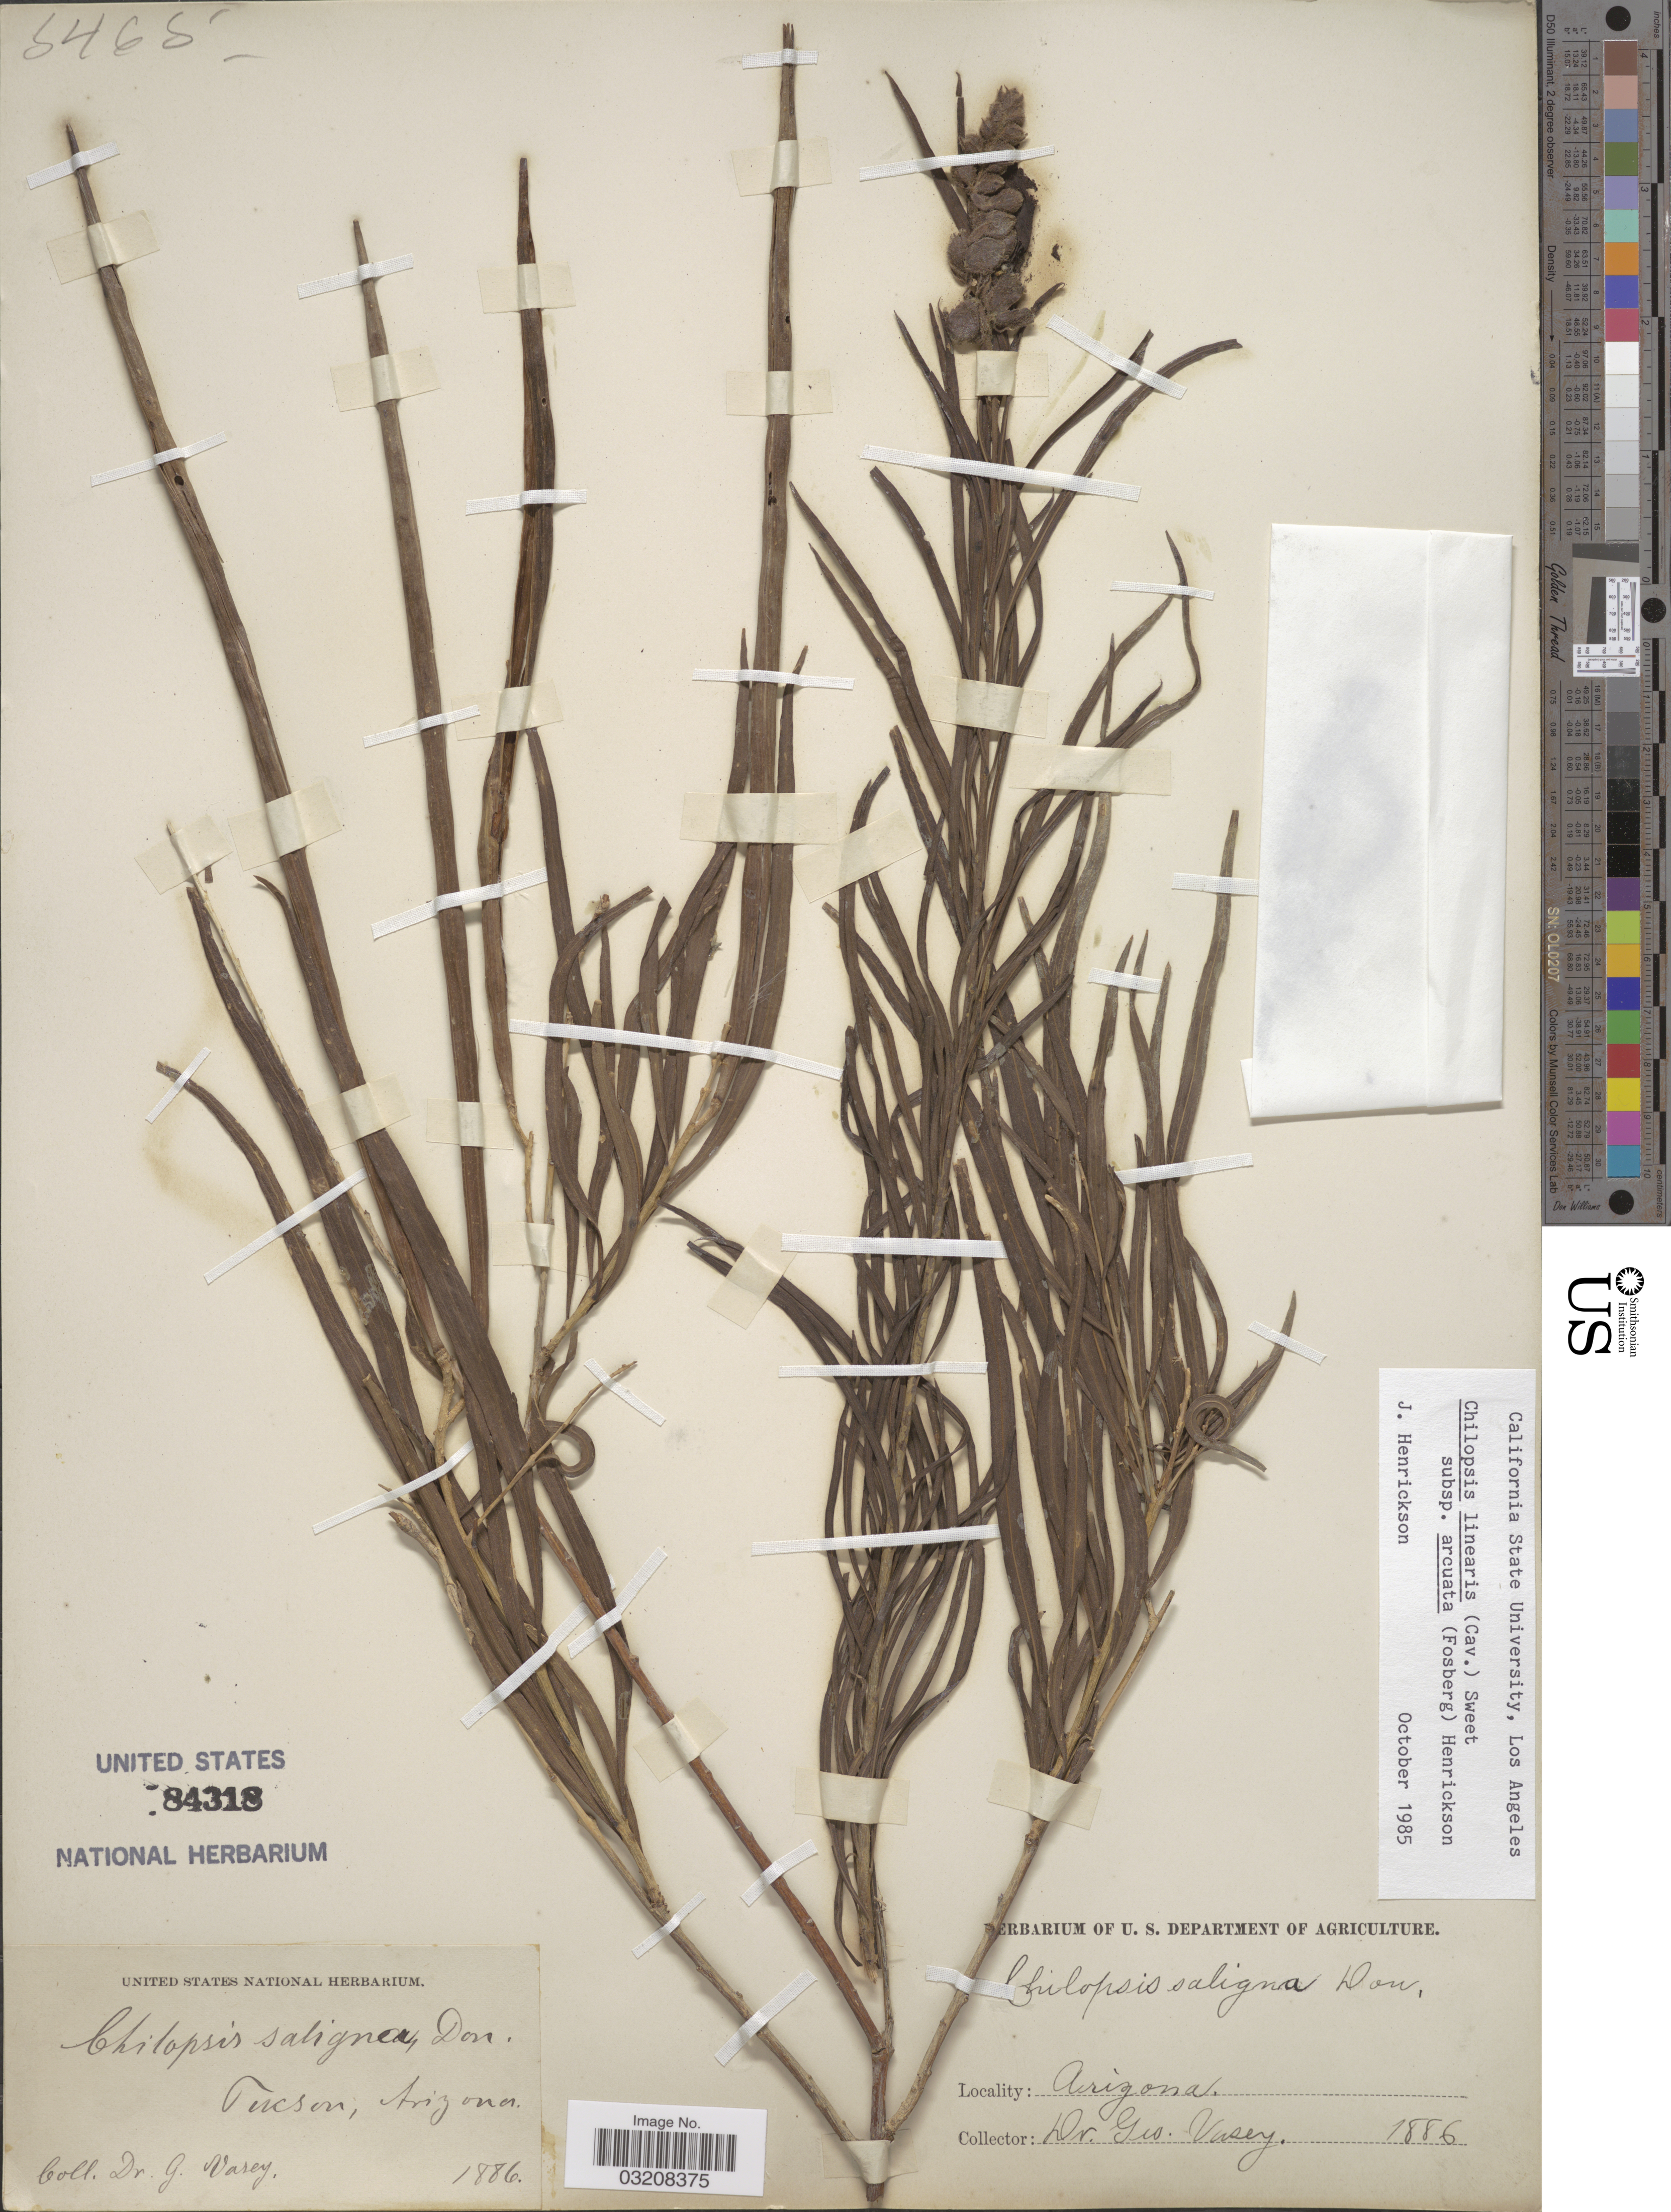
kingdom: Plantae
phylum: Tracheophyta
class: Magnoliopsida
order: Lamiales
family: Bignoniaceae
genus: Chilopsis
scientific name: Chilopsis linearis subsp. arcuata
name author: (Fosberg) Henrickson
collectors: G. Vasey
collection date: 1886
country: United States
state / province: Arizona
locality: Tucson.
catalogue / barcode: US 84318